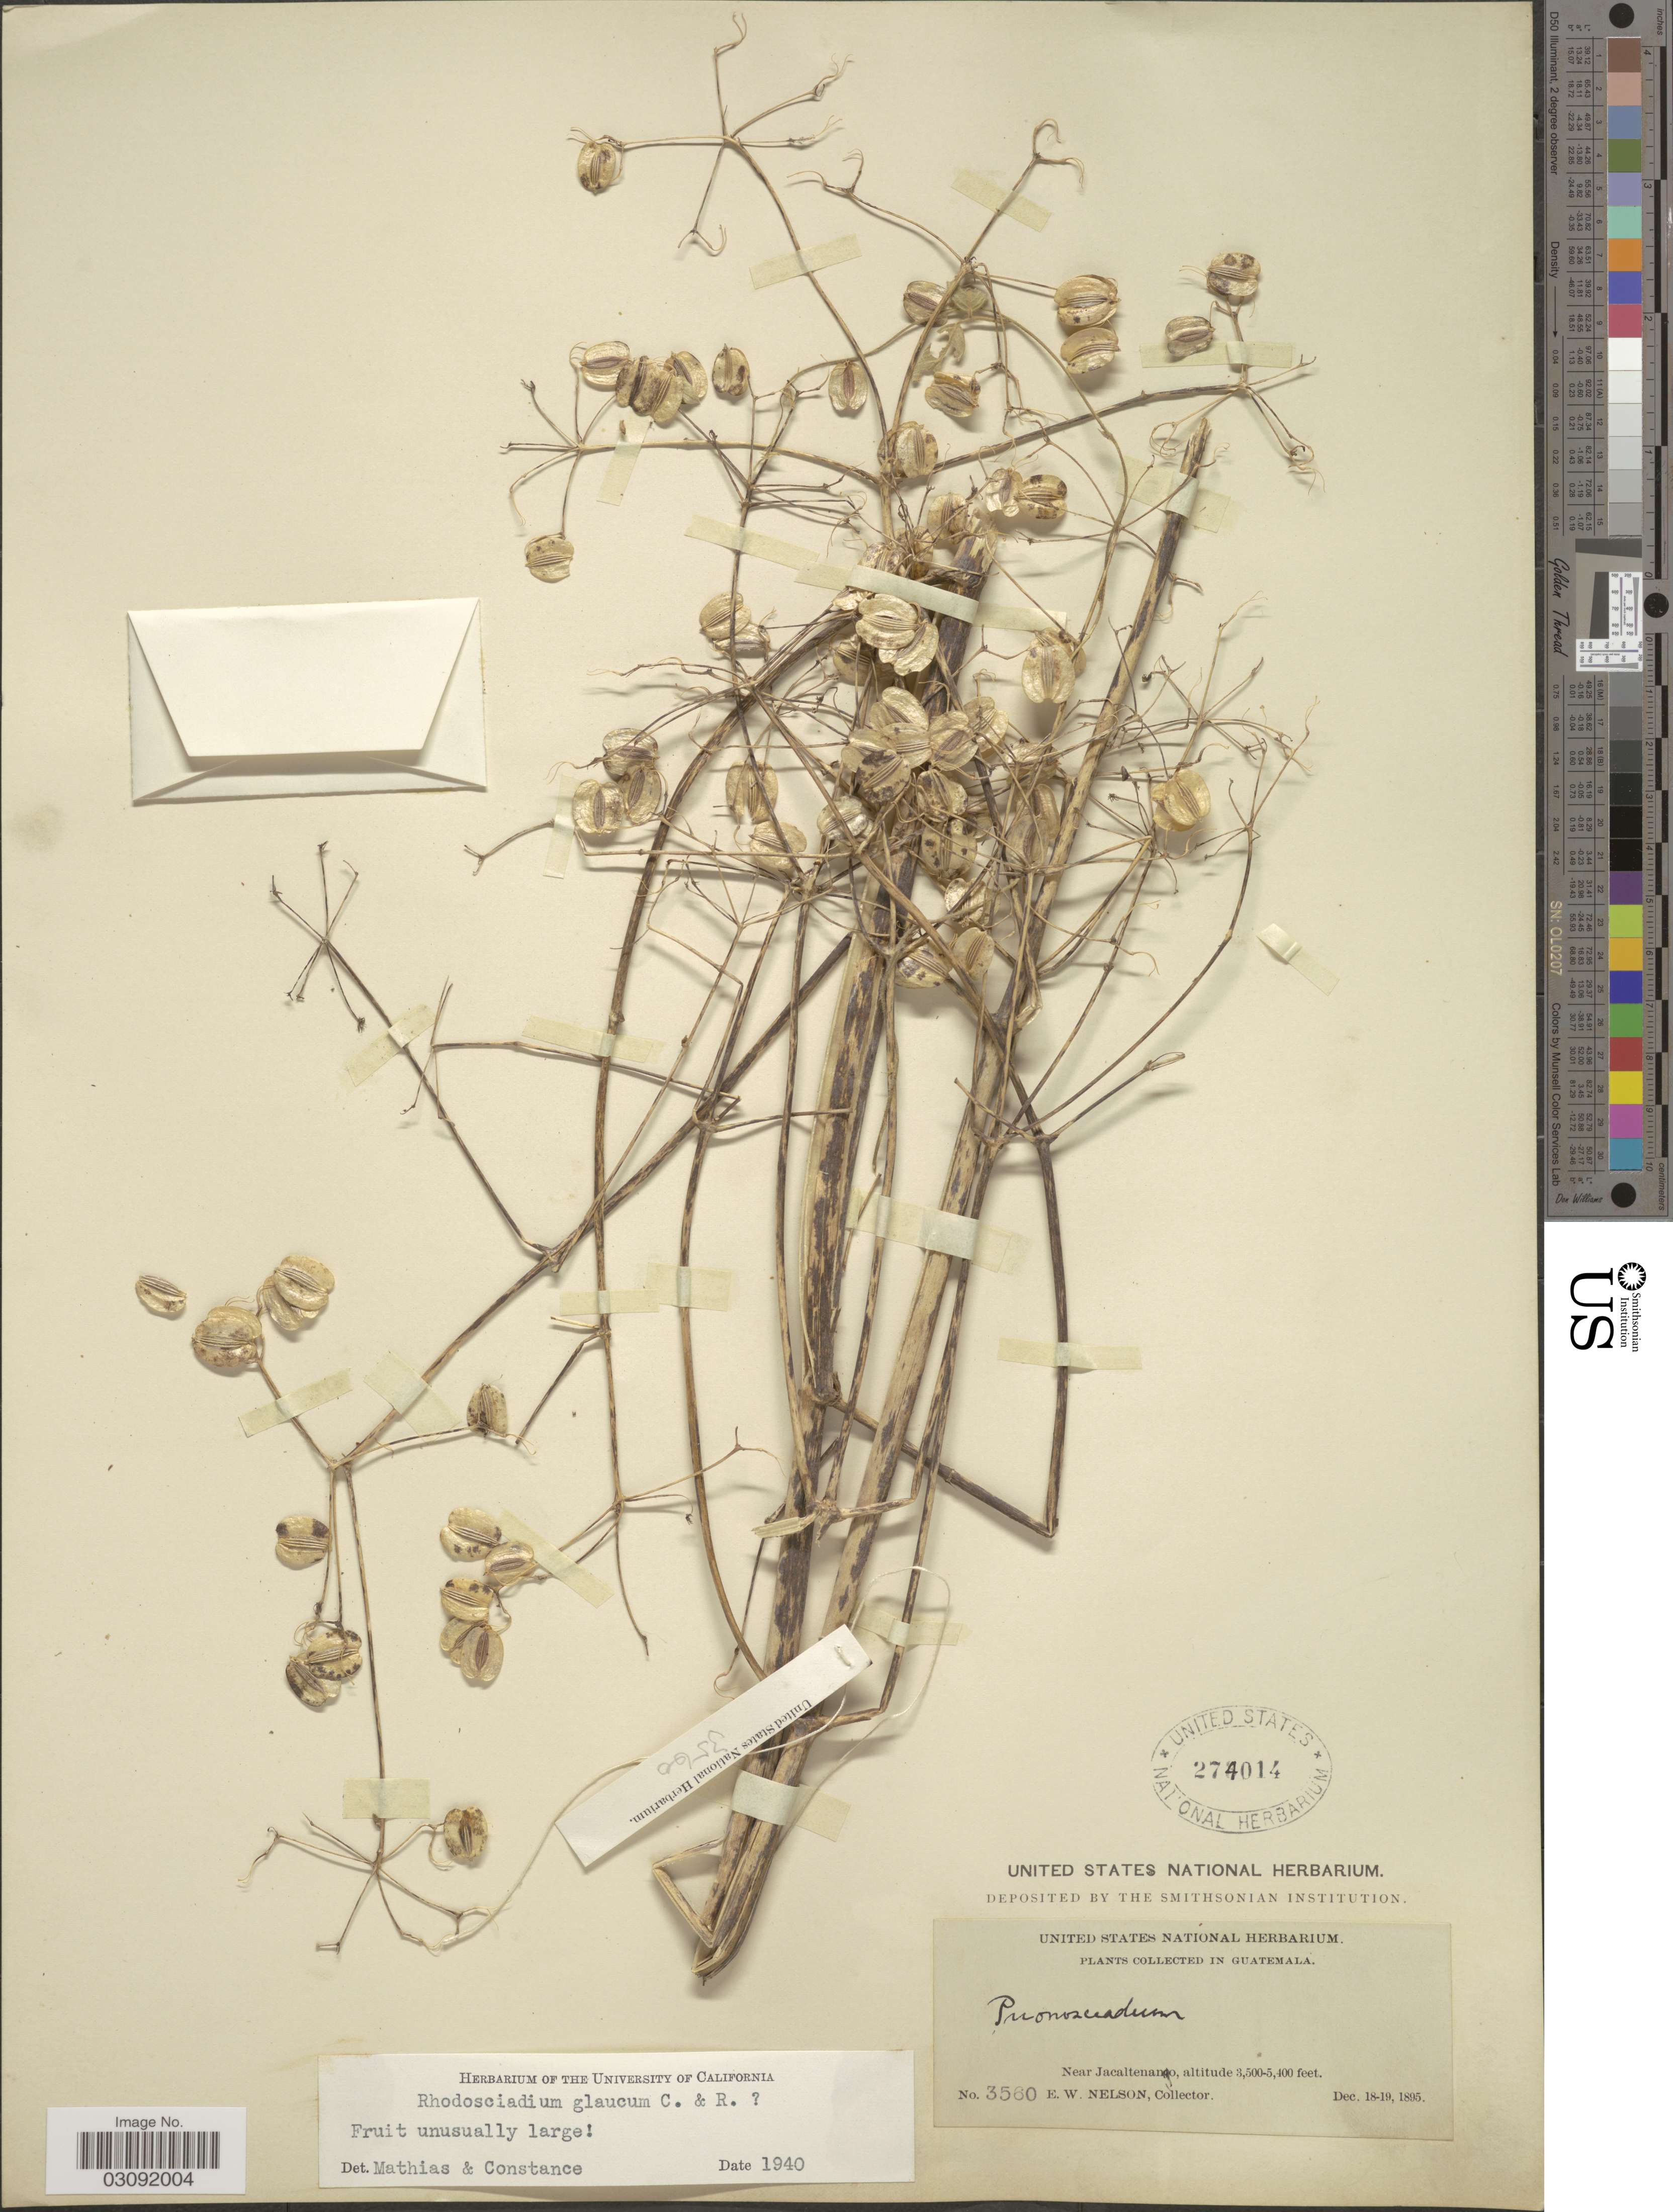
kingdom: Plantae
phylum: Tracheophyta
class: Magnoliopsida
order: Apiales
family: Apiaceae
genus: Rhodosciadium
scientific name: Rhodosciadium glaucum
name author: J.M. Coult. & Rose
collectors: E. W. Nelson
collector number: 3560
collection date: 1895-12-18/1895-12-19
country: Guatemala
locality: Near Jacaltenango.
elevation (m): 1067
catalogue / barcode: US 274014